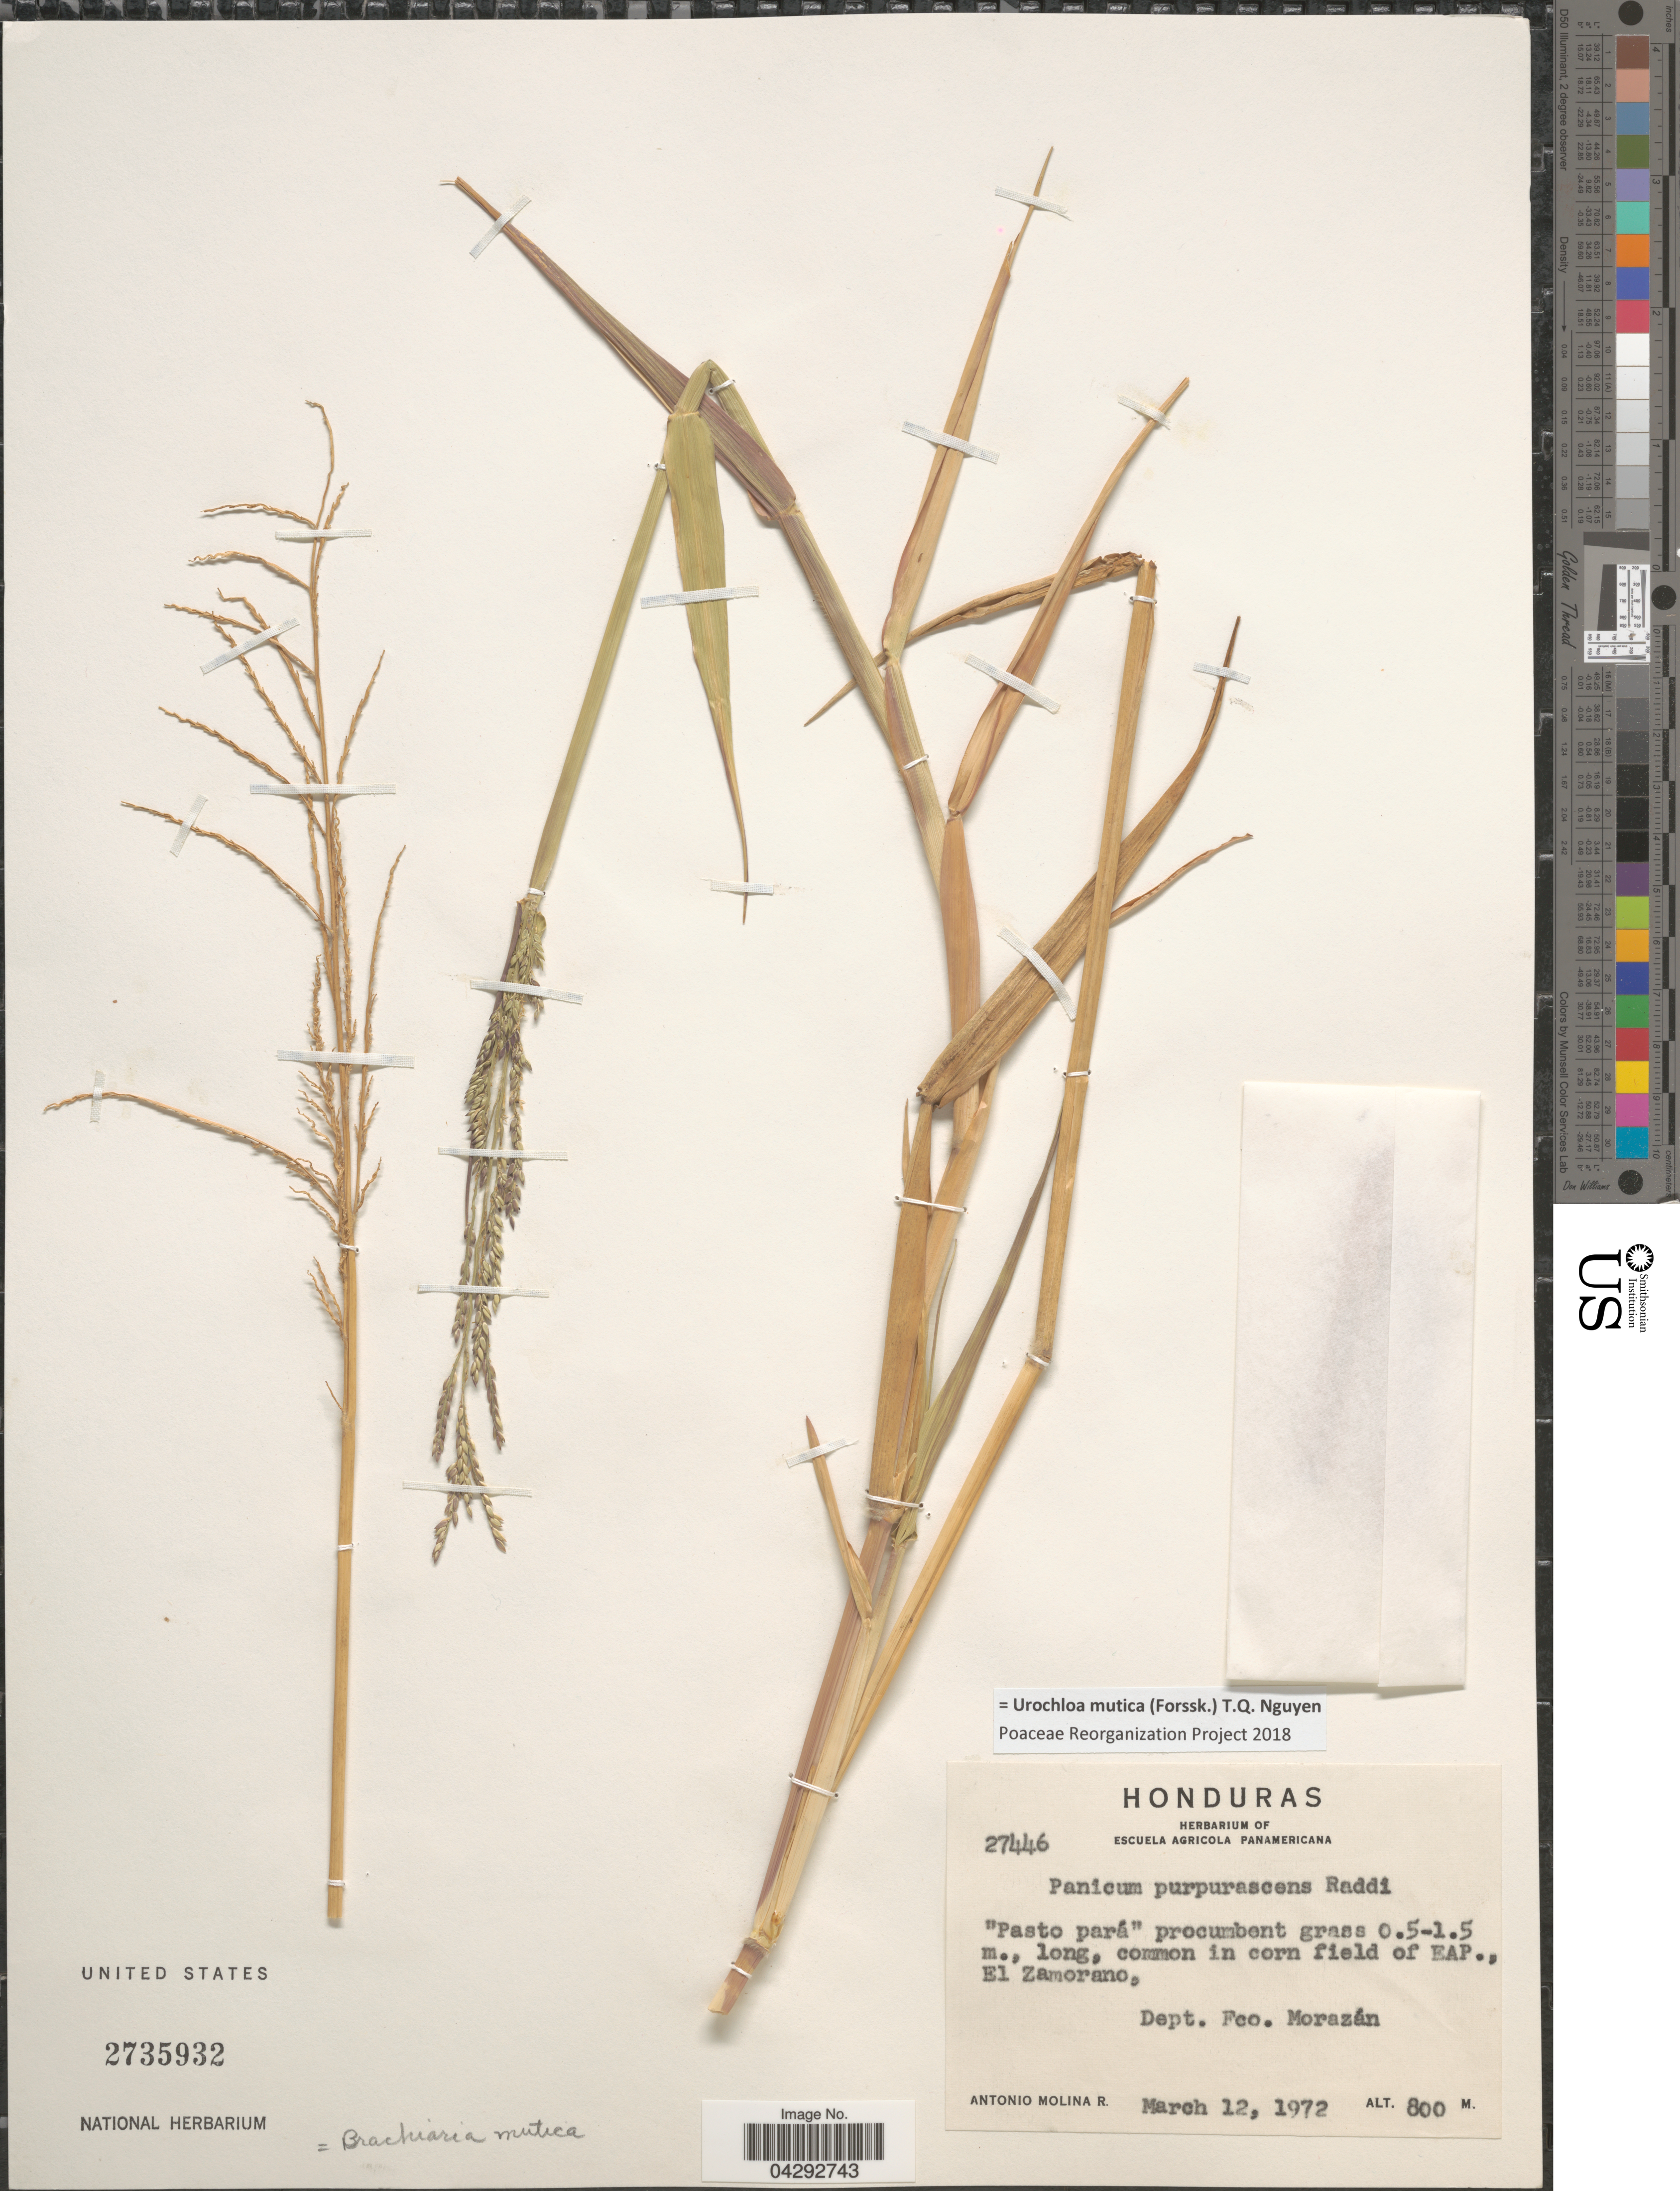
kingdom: Plantae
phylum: Tracheophyta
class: Liliopsida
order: Poales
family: Poaceae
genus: Urochloa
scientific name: Urochloa mutica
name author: (Forssk.) T.Q. Nguyen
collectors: A. Molina R.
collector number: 27446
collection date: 1972-03-12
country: Honduras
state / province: Fco. Morazán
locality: Common in corn field of EAP., El Zamorano, Dept. Fco. Morazán.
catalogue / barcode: US 2735932